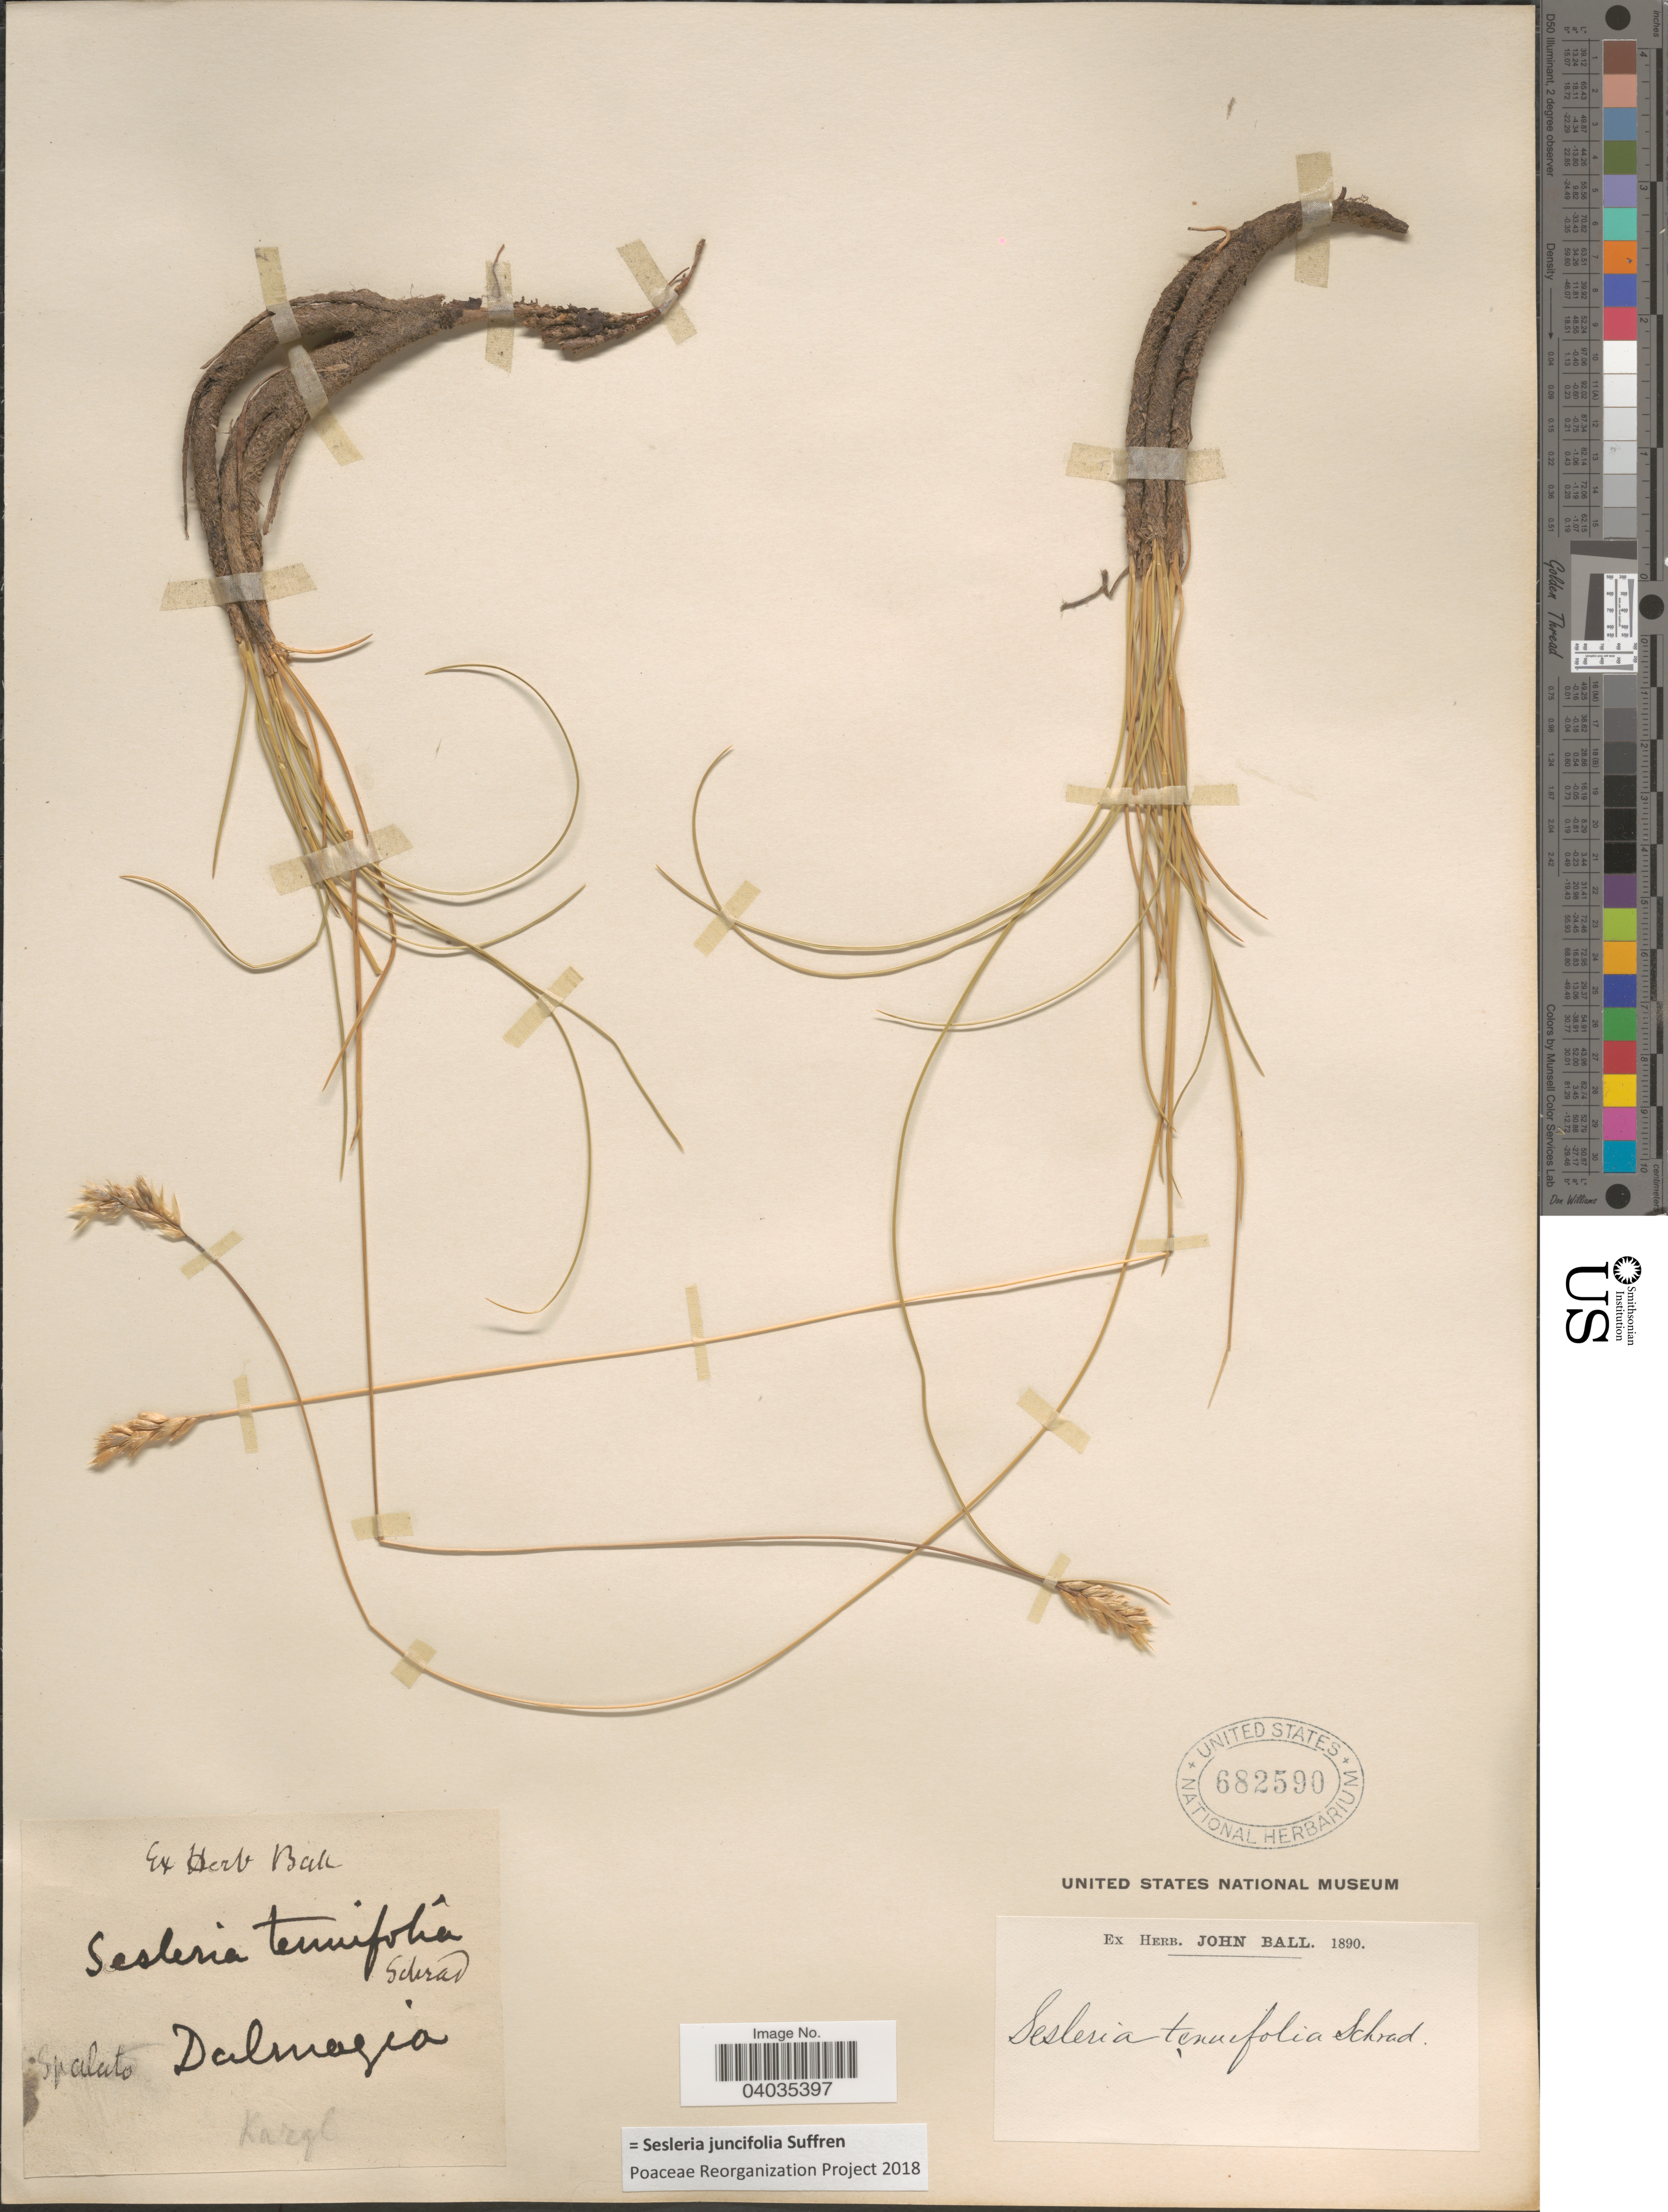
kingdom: Plantae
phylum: Tracheophyta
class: Liliopsida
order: Poales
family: Poaceae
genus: Sesleria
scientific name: Sesleria juncifolia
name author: Suffren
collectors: ex herb. John Ball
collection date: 1890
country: Croatia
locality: Spalato Dalmazia.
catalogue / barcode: US 682590